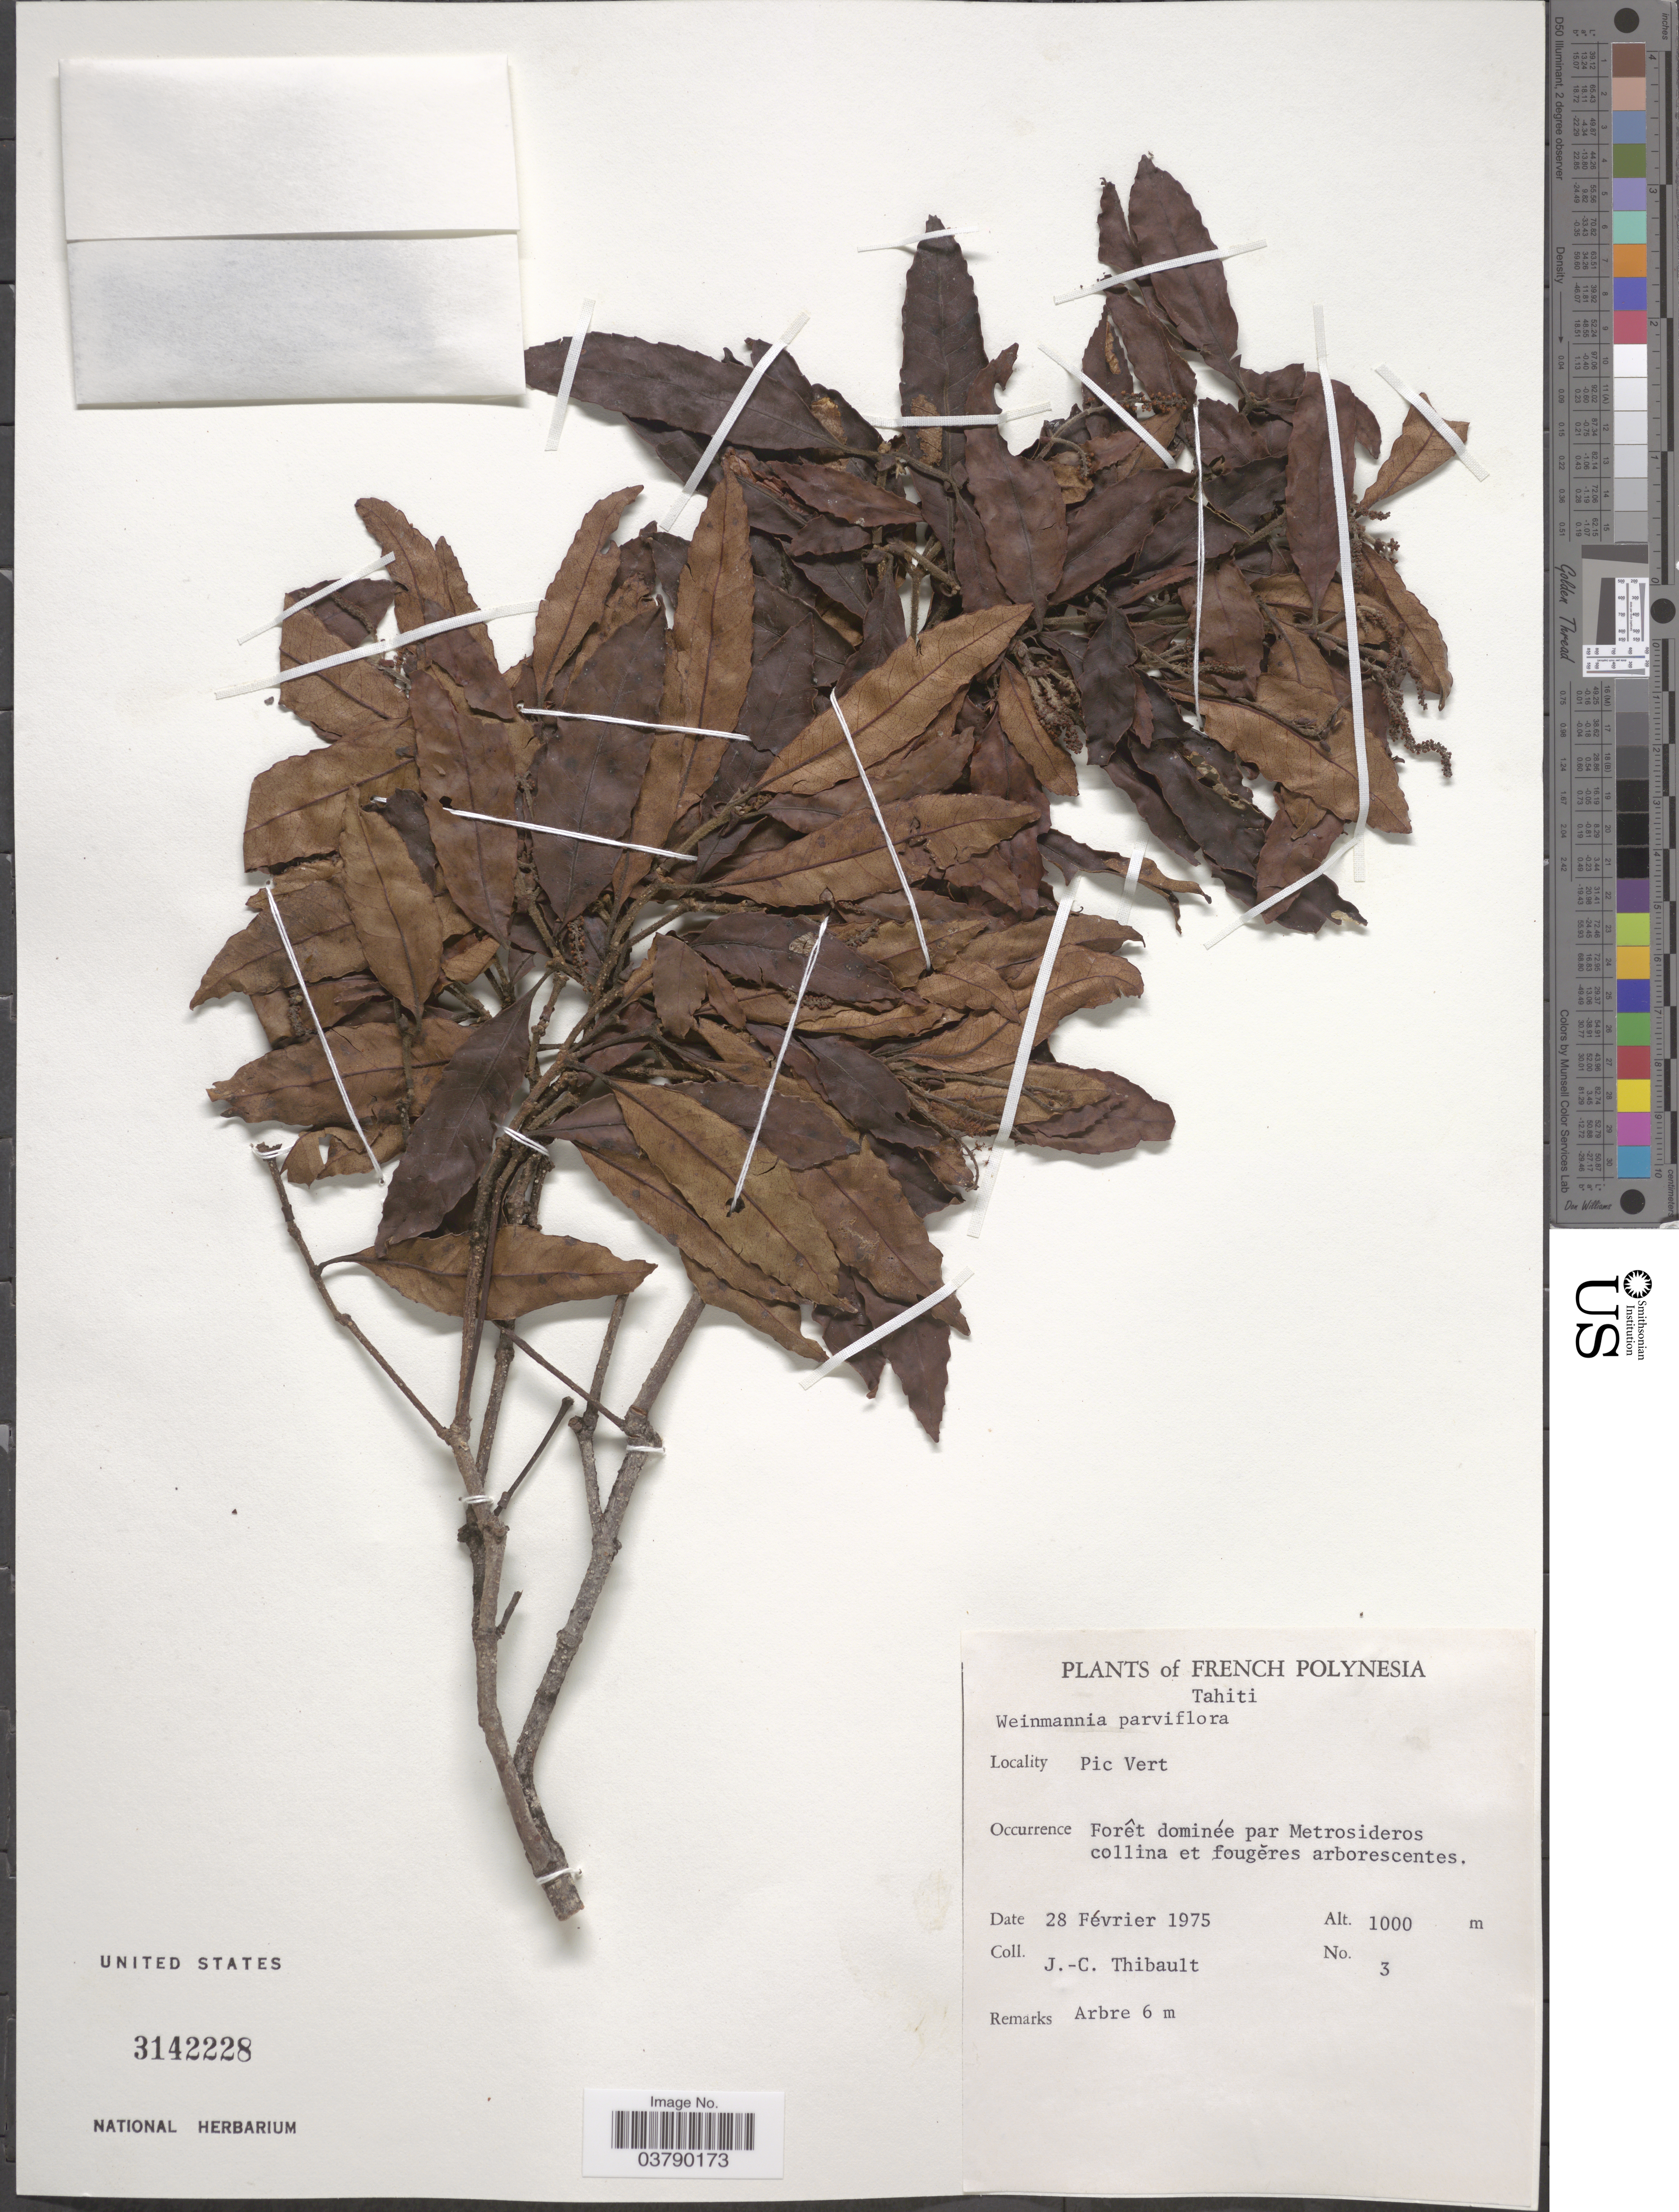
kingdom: Plantae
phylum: Tracheophyta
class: Magnoliopsida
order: Oxalidales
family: Cunoniaceae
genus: Pterophylla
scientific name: Pterophylla parviflora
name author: (G. Forst.) Pillon & H.C. Hopkins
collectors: J. Thibault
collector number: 3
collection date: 1975-02-28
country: French Polynesia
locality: Tahiti. Pic Vert.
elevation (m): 1000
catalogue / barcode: US 3142228